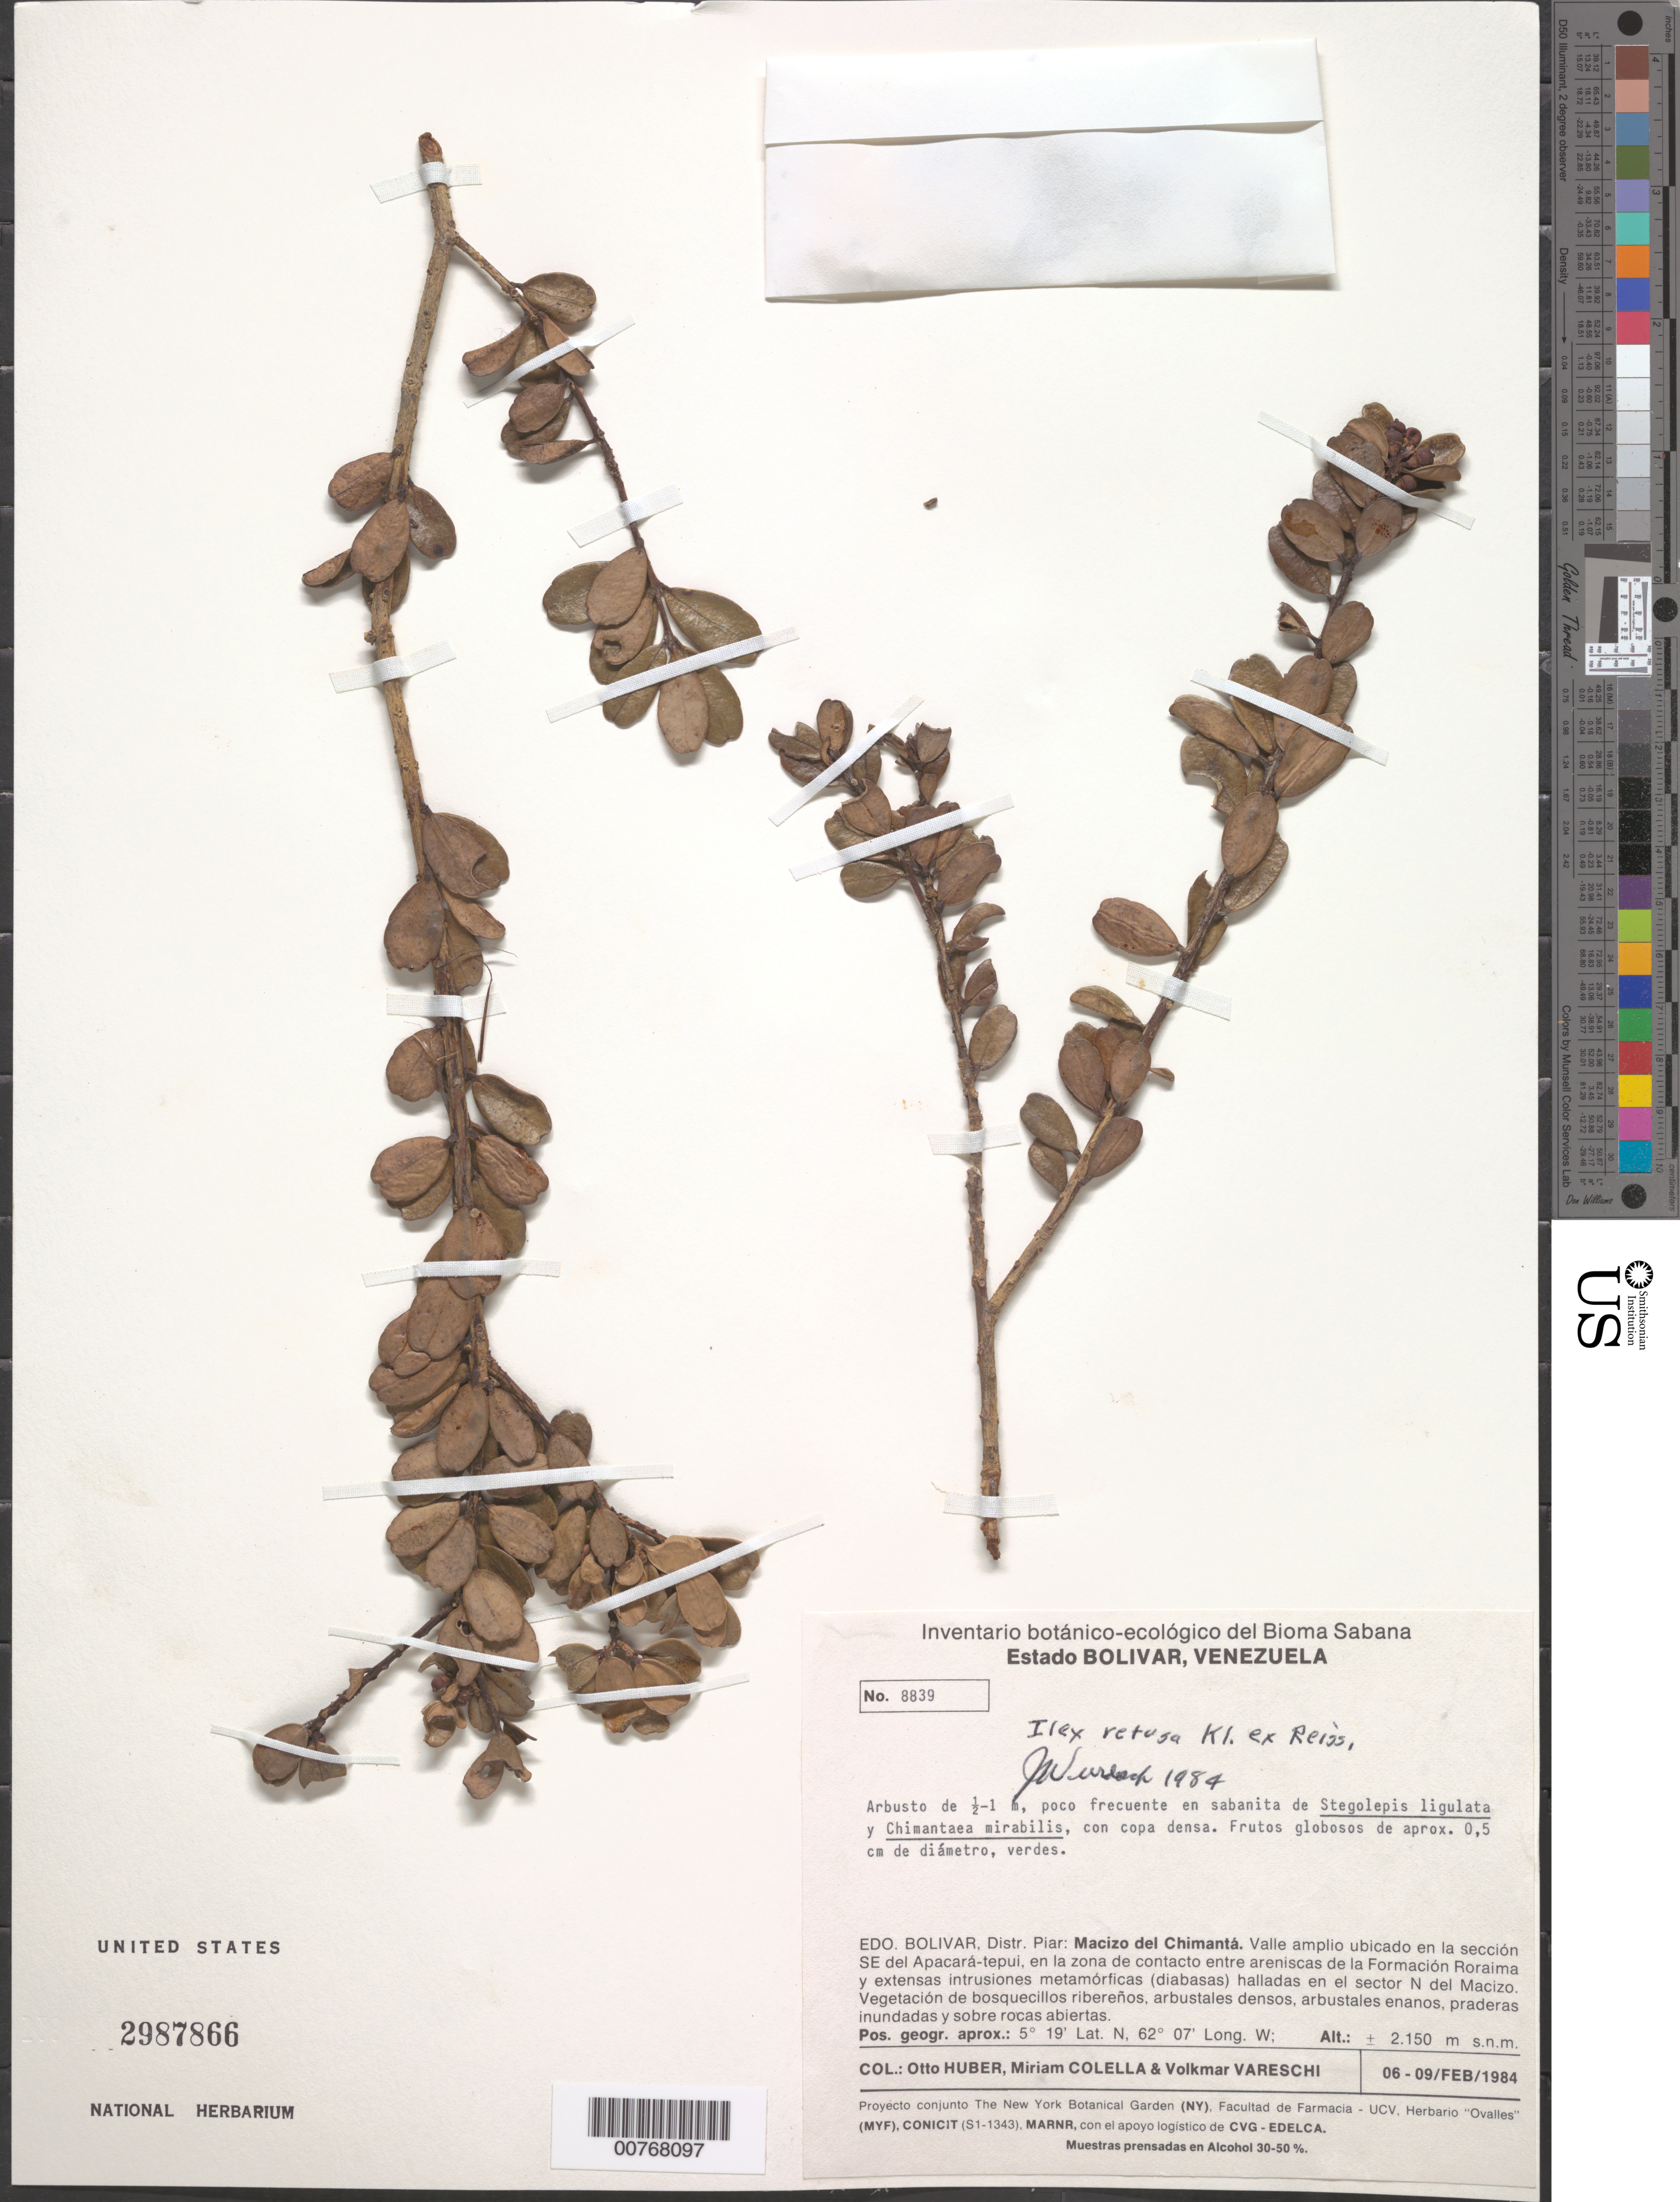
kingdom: Plantae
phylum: Tracheophyta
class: Magnoliopsida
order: Aquifoliales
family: Aquifoliaceae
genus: Ilex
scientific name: Ilex retusa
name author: Klotzsch ex Reissek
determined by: Wurdack, John J., (US), US (UNITED STATES)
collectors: O. Huber, M. Colella & V. Vareschi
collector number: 8839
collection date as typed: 6-Feb-85 to 9-Feb-85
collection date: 1985-02-06/1985-02-09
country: Venezuela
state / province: Bolívar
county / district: Piar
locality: Macizo del Chimantá, sector SE del Apacará-tepuí, zona de contacto entre areniscas de la Formación Roraima y extensas intrusiones metamórficas (diabasas) halladas en el sector N del macizo.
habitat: Vegetación de bosquecillos ribereños, arbustales densos, arbustales enanos, praderas inundadas y sobre rocas abiertas.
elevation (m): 2150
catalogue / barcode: US 2987866